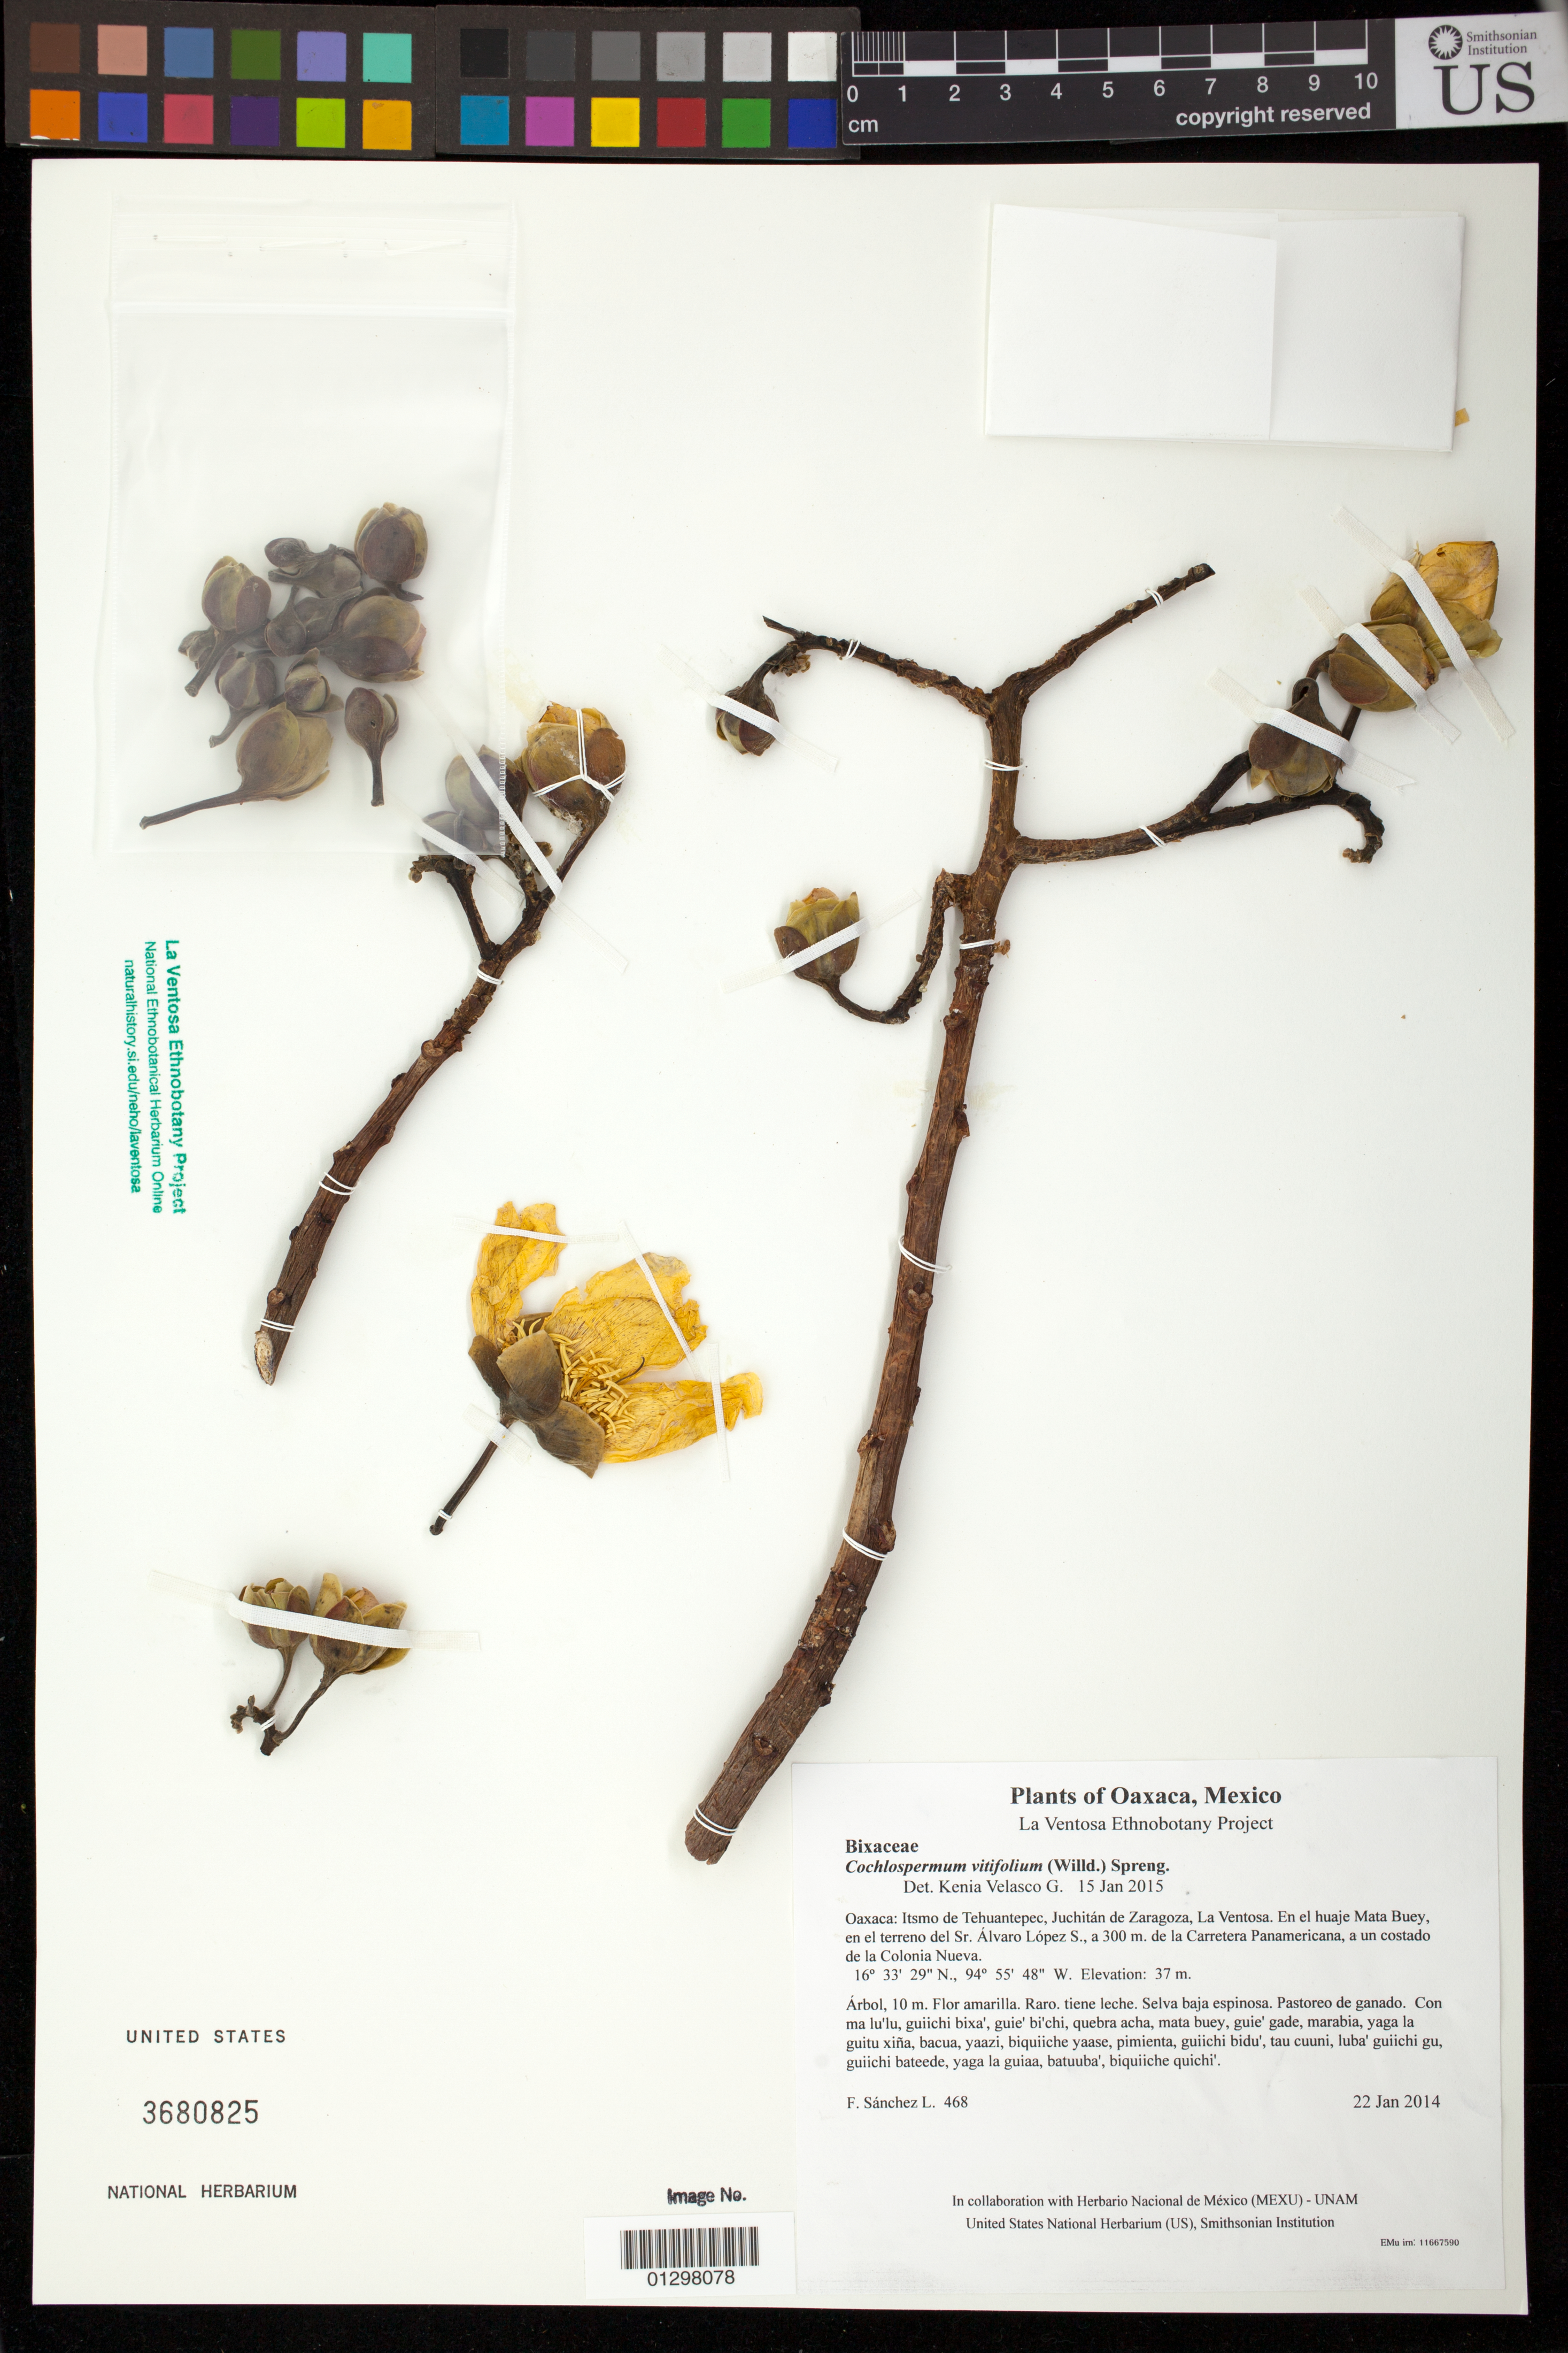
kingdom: Plantae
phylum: Tracheophyta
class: Magnoliopsida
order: Malvales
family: Cochlospermaceae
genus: Cochlospermum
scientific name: Cochlospermum vitifolium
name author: (Willd.) Spreng.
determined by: Velasco G., Kenia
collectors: F. Sánchez L.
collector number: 468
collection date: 2014-01-22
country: Mexico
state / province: Oaxaca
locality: Itsmo de Tehuantepec, Juchitán de Zaragoza, La Ventosa. En el huaje Mata Buey, en el terreno del Sr. Álvaro López S., a 300 m. de la Carretera Panamericana, a un costado de la Colonia Nueva.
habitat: Selva baja espinosa. Pastoreo de ganado.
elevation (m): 37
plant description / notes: JEBOT, MEXU, SERO, US; Yaga. 10 m. Guie' naguchi. Nadxunu'.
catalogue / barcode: US 3680825